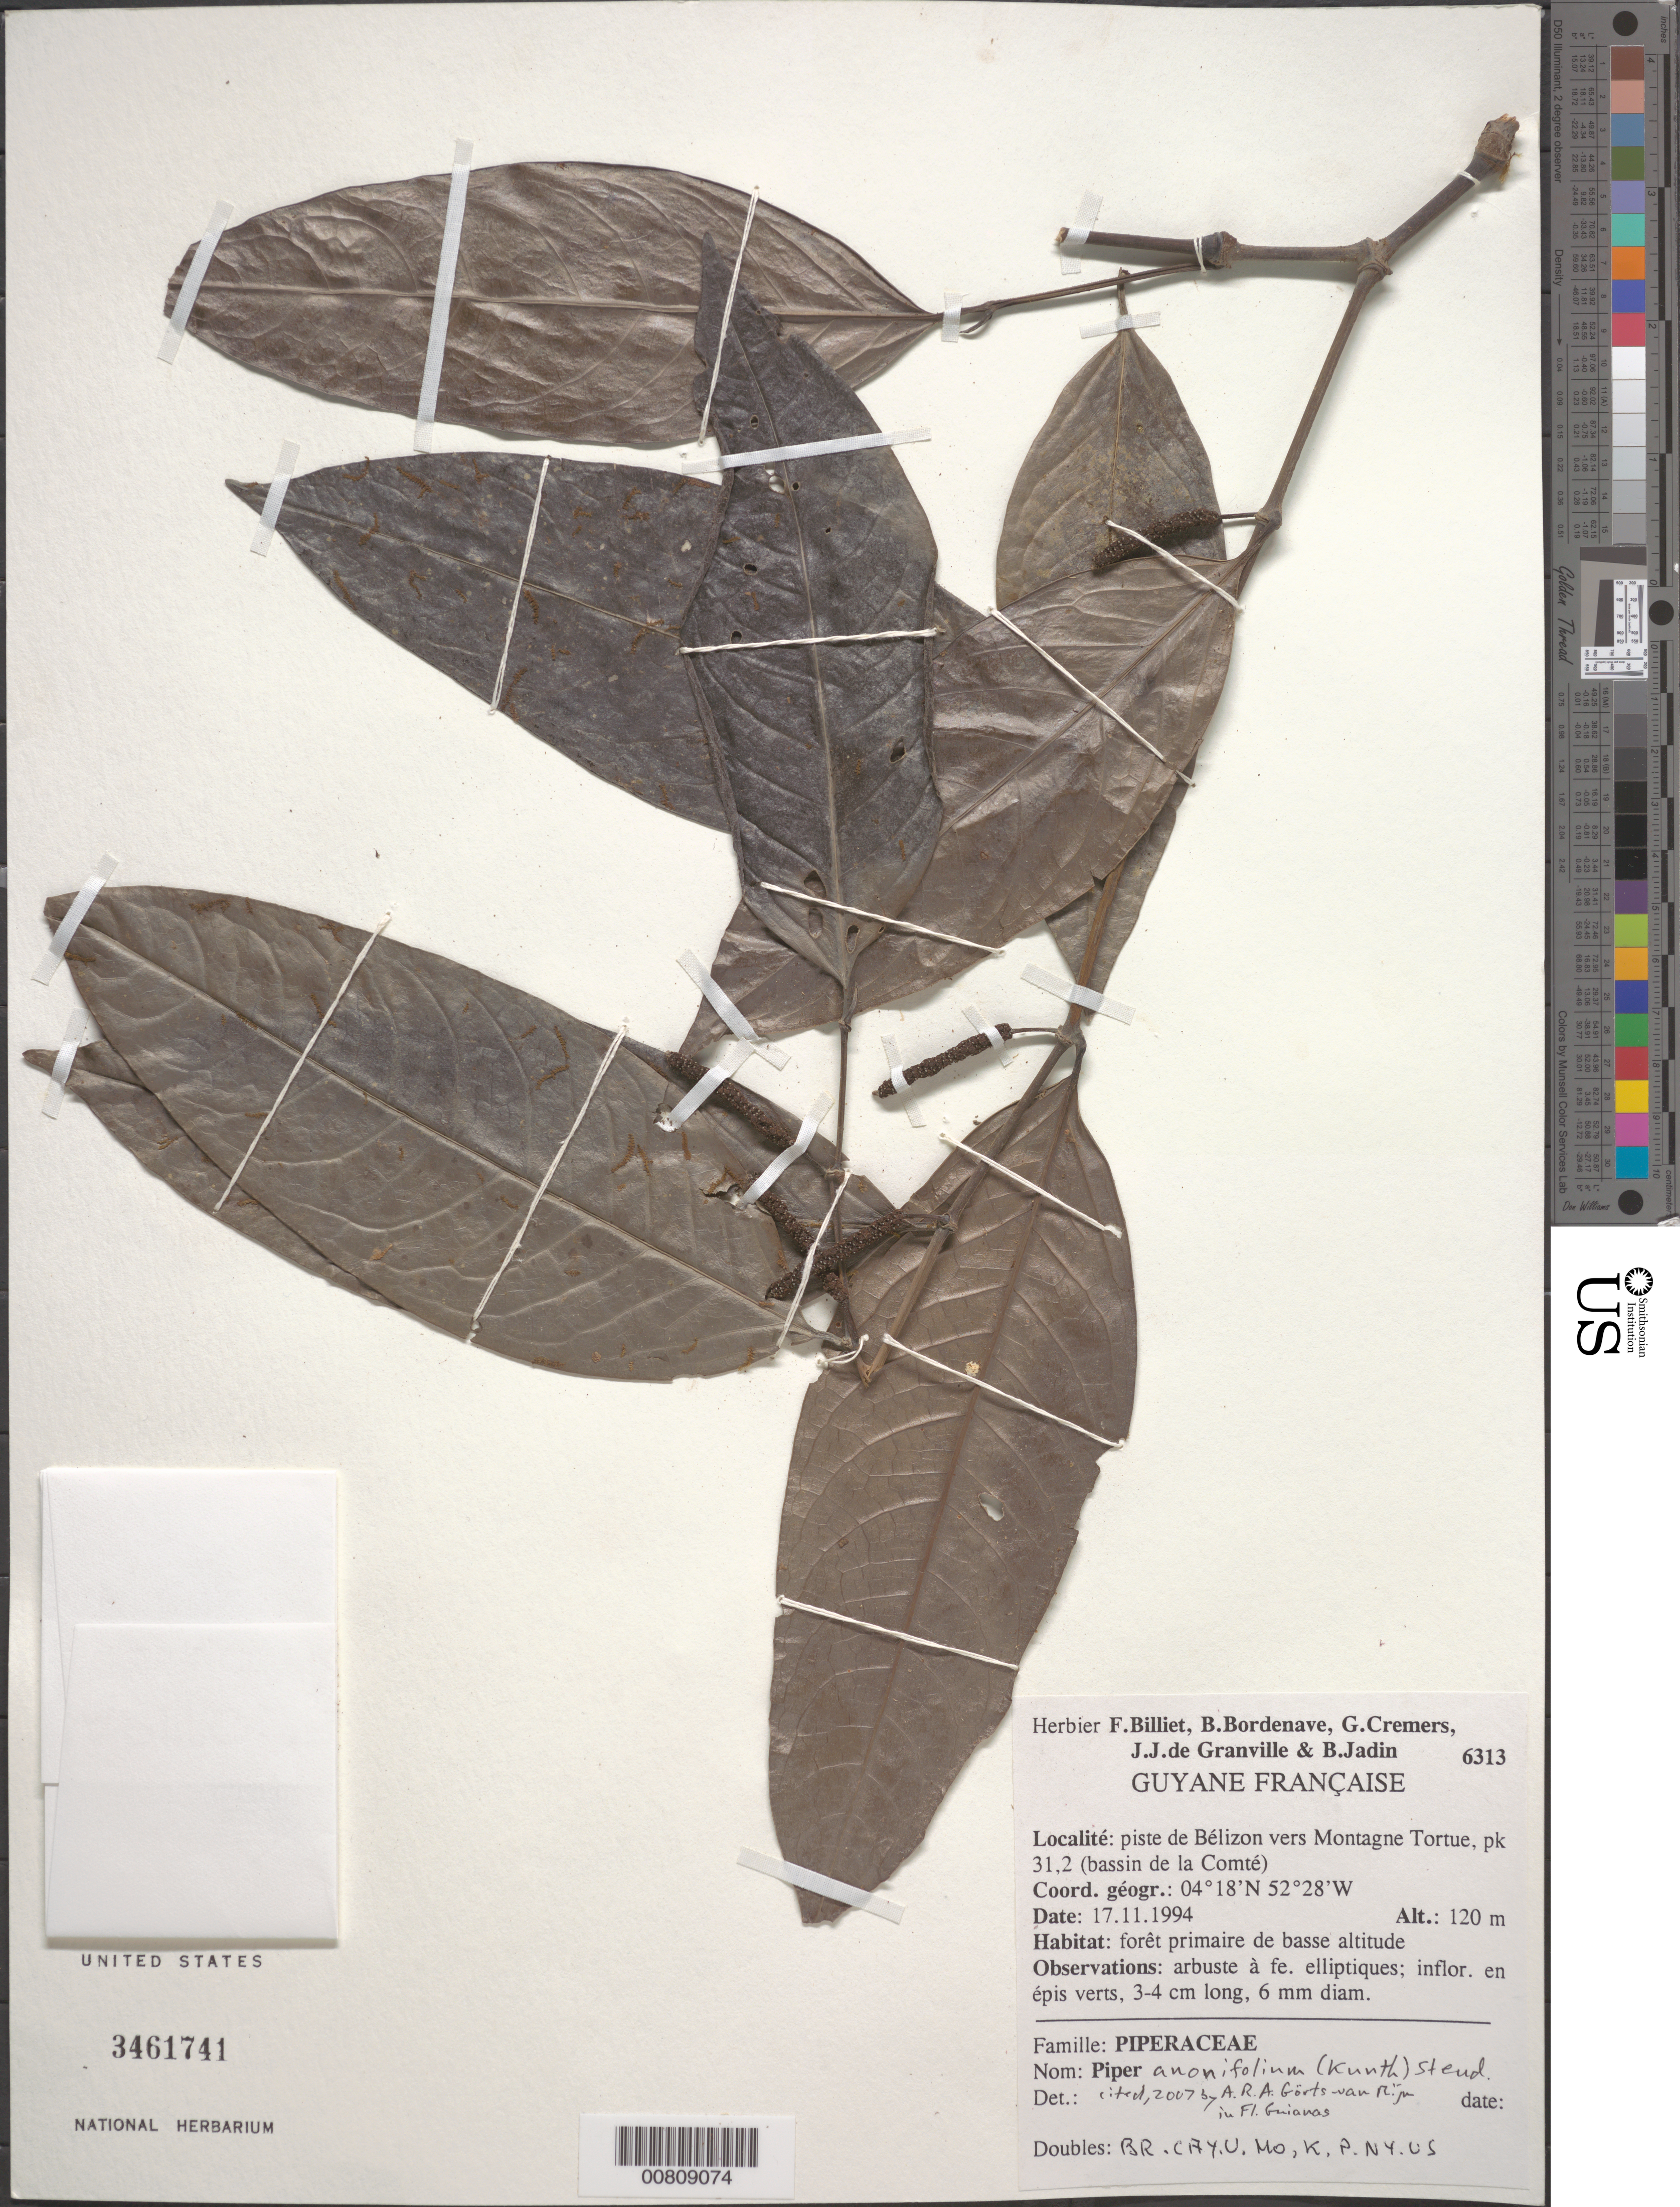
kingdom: Plantae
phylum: Tracheophyta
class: Magnoliopsida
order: Piperales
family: Piperaceae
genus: Piper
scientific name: Piper sp.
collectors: F. Billiet, G. Cremers, B. Bordenave, J.-J. de Granville & B. Jadin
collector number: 6313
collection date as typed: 17-Nov-94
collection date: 1994-11-17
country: French Guiana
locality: Piste de Bélizon, vers Montagne Tortue, pk 31.2 (Bassin de la Comté)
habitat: Primary forest, low altitude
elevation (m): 120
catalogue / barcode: US 3461741